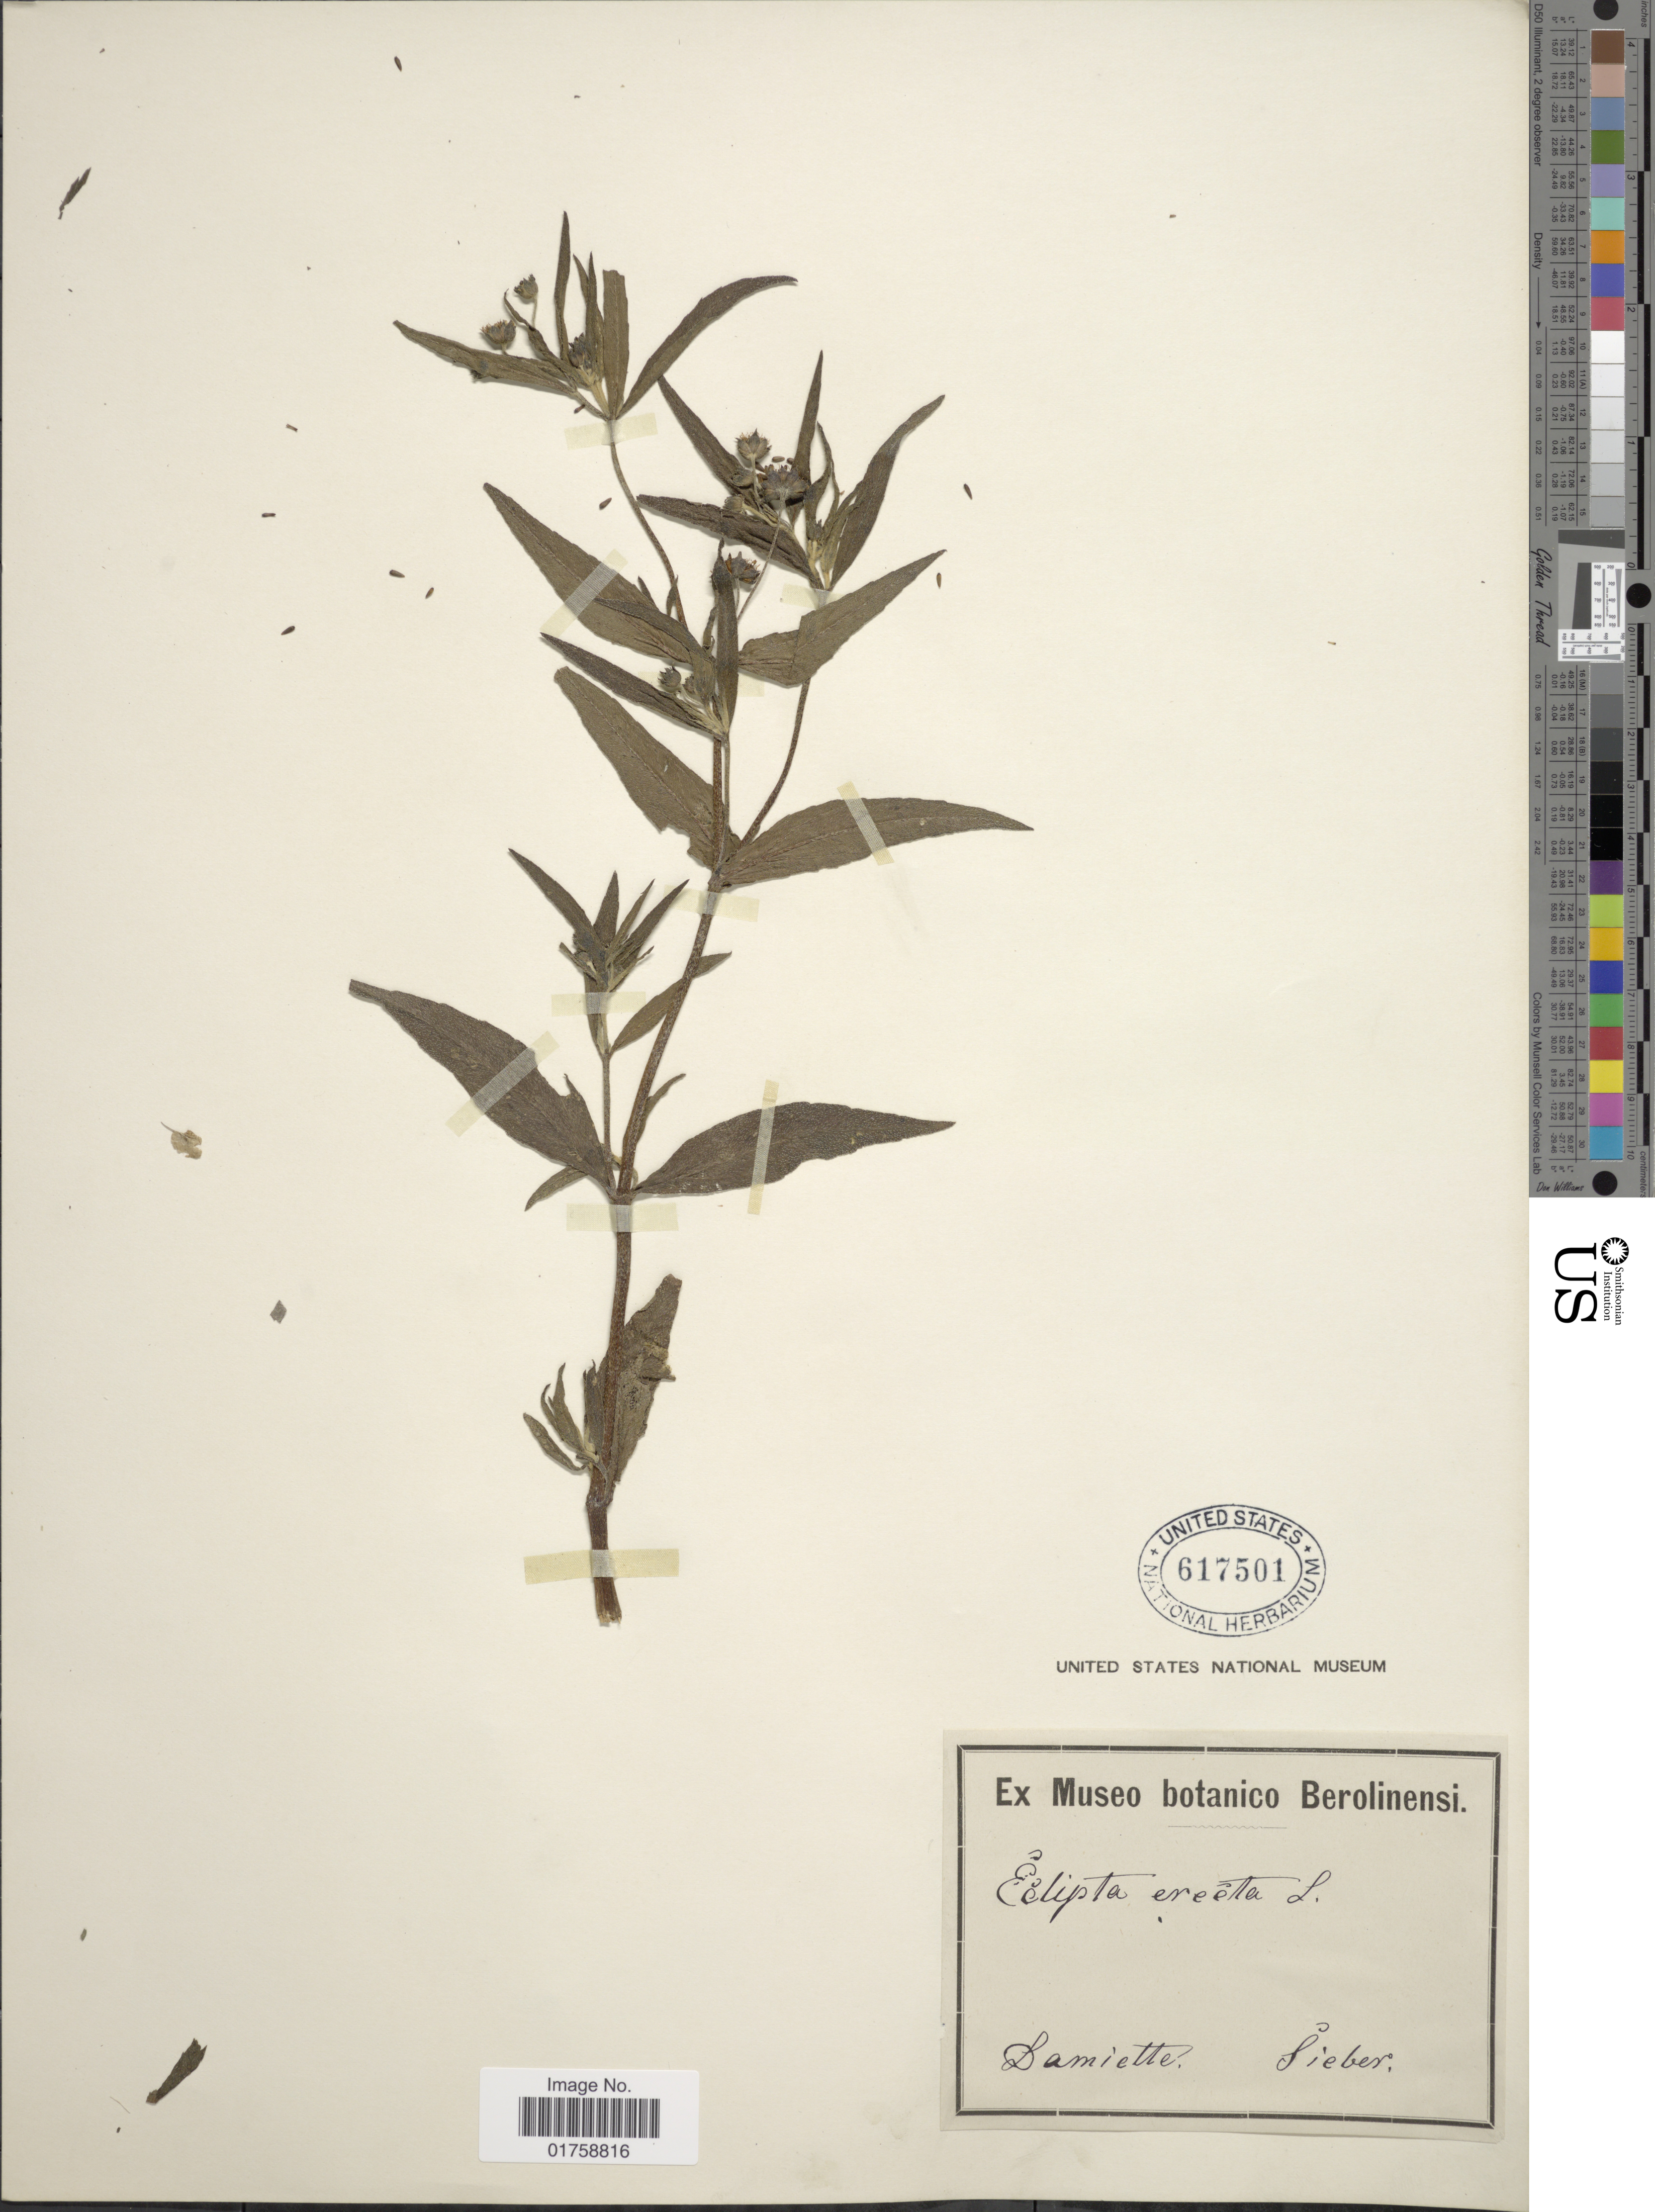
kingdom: Plantae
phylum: Tracheophyta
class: Magnoliopsida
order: Asterales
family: Asteraceae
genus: Eclipta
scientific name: Eclipta erecta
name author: L.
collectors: -- Sieber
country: Egypt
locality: Damietta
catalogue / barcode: US 617501